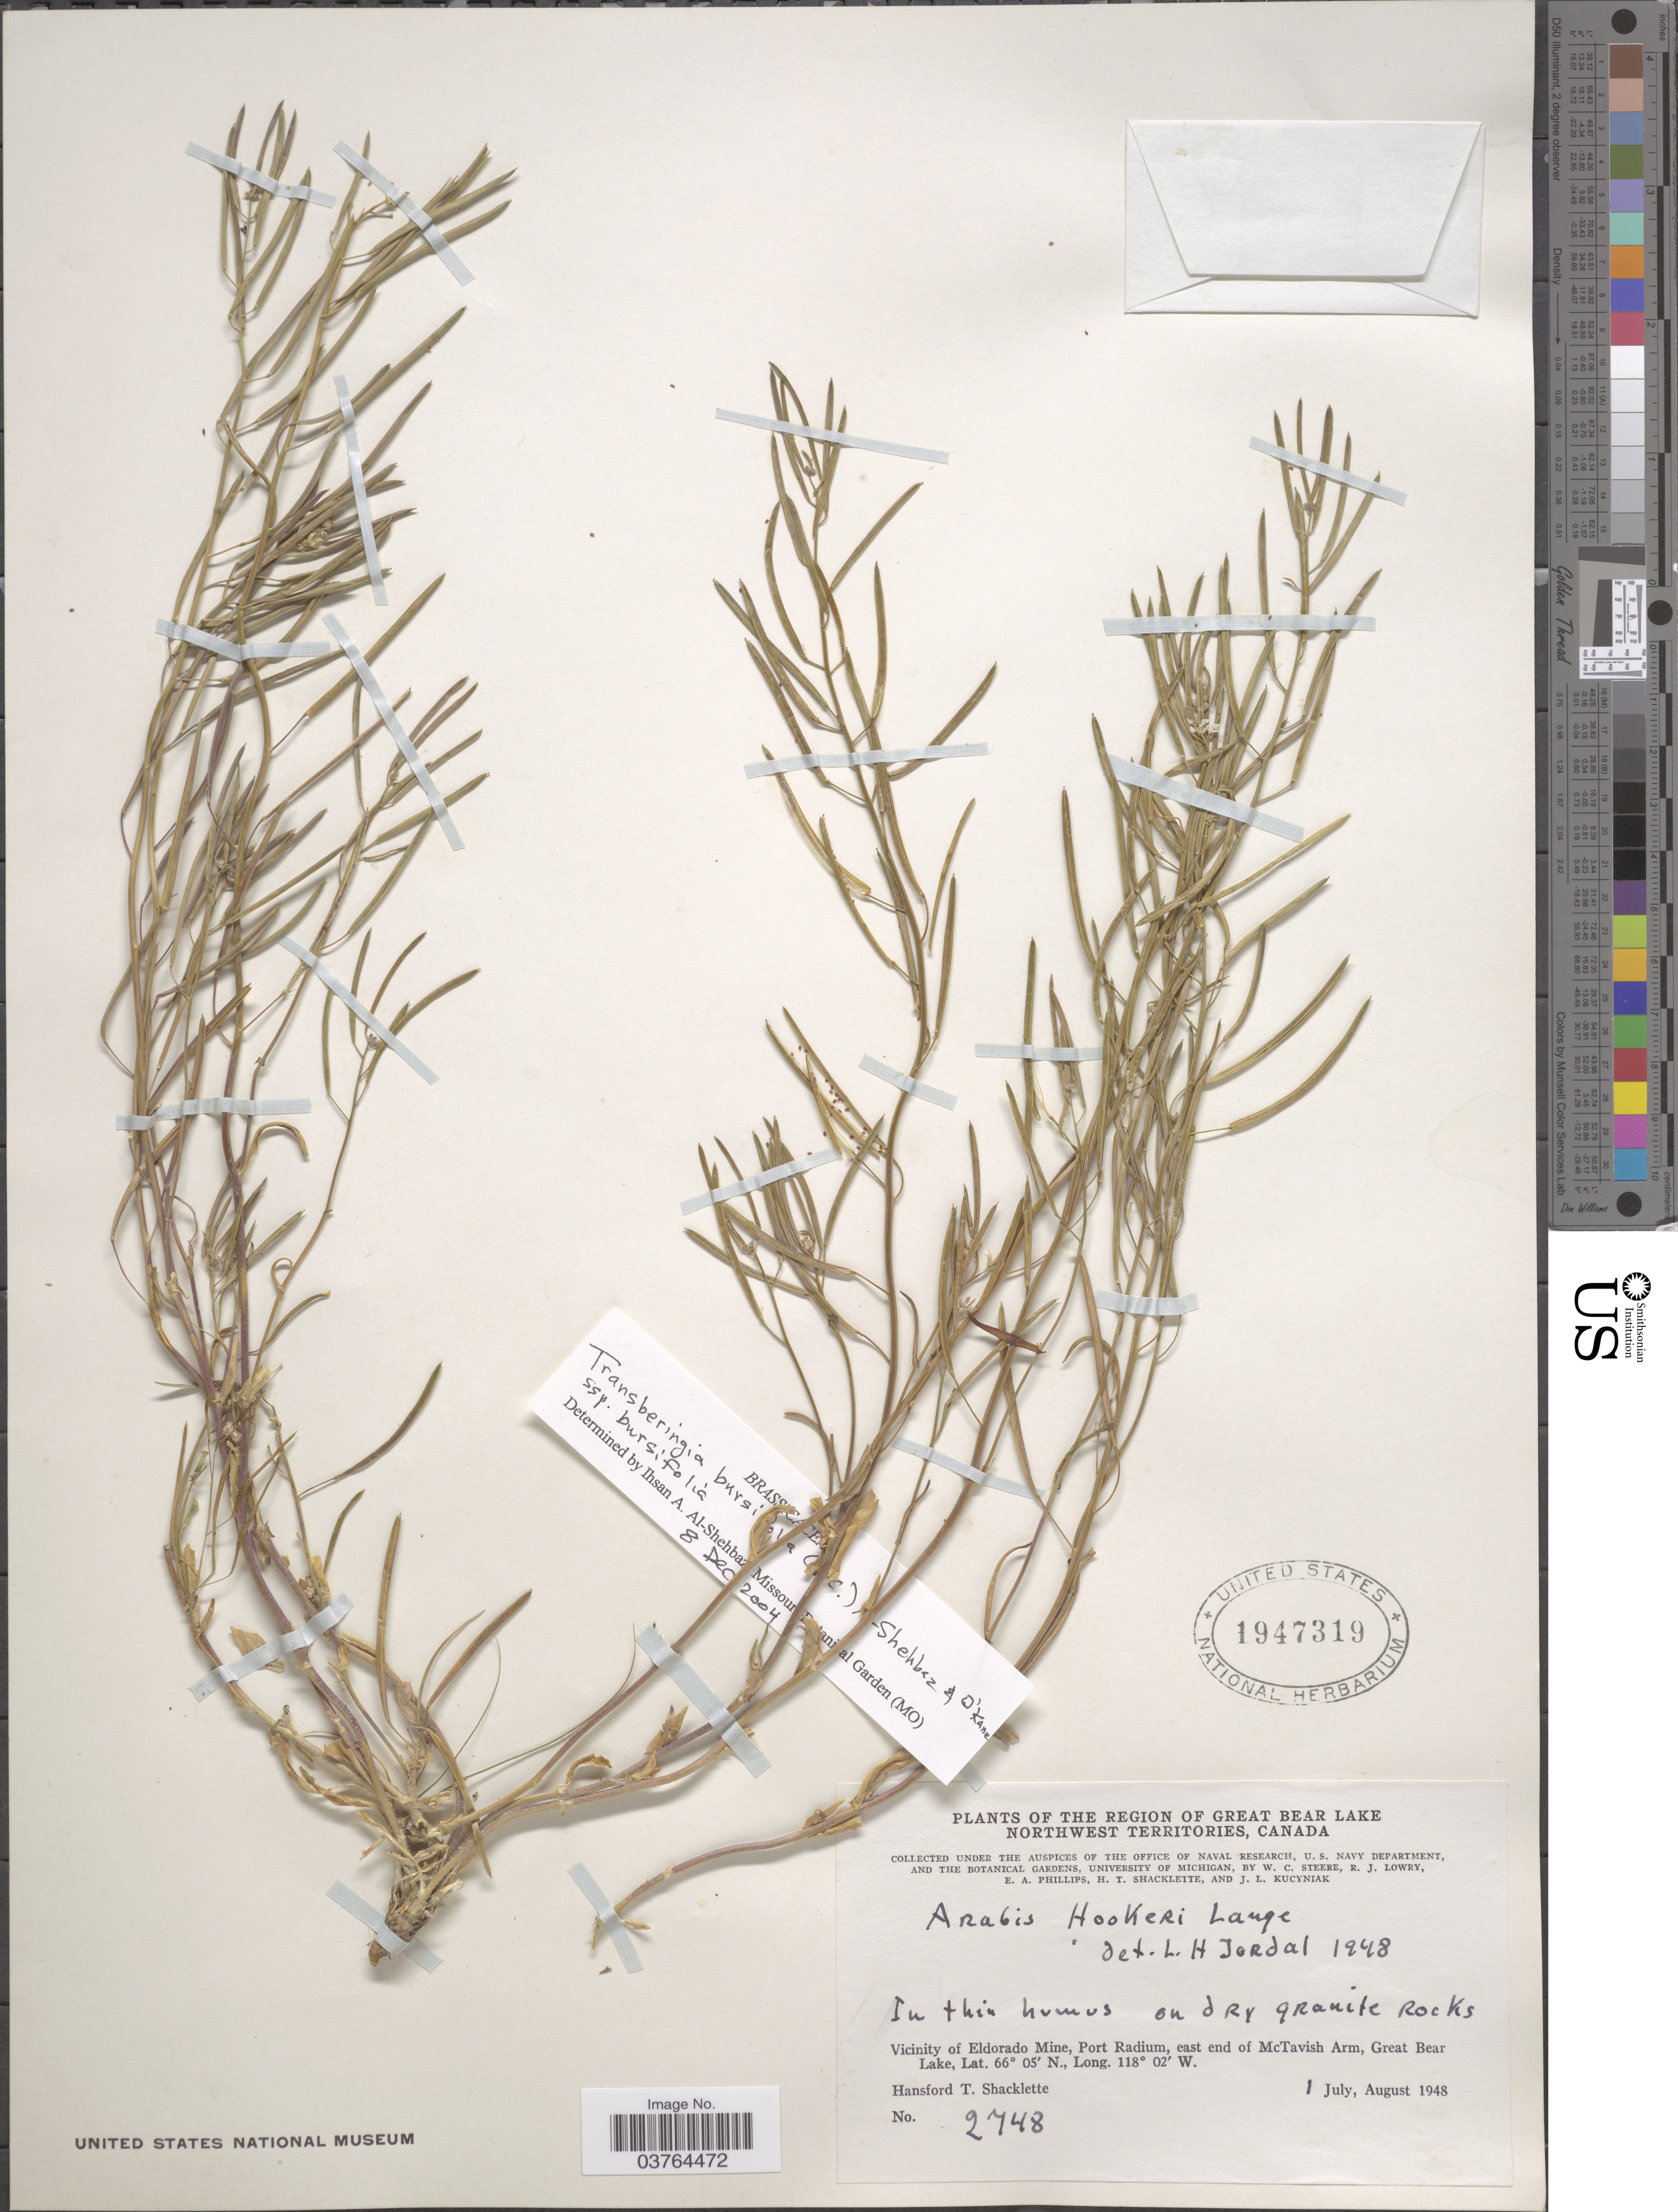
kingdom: Plantae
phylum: Tracheophyta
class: Magnoliopsida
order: Brassicales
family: Brassicaceae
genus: Transberingia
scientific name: Transberingia bursifolia subsp. bursifolia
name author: (DC.) Al-Shehbaz & O'Kane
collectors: H. Shacklette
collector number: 2748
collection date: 1948-07-01/1948-08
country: Canada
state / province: Northwest Territories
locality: The Region of Great Bear Lake. Vicinity of Eldorado Mine, Port Radium, east end of McTavish Arm. Great Bear Lake.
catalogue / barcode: US 1947319